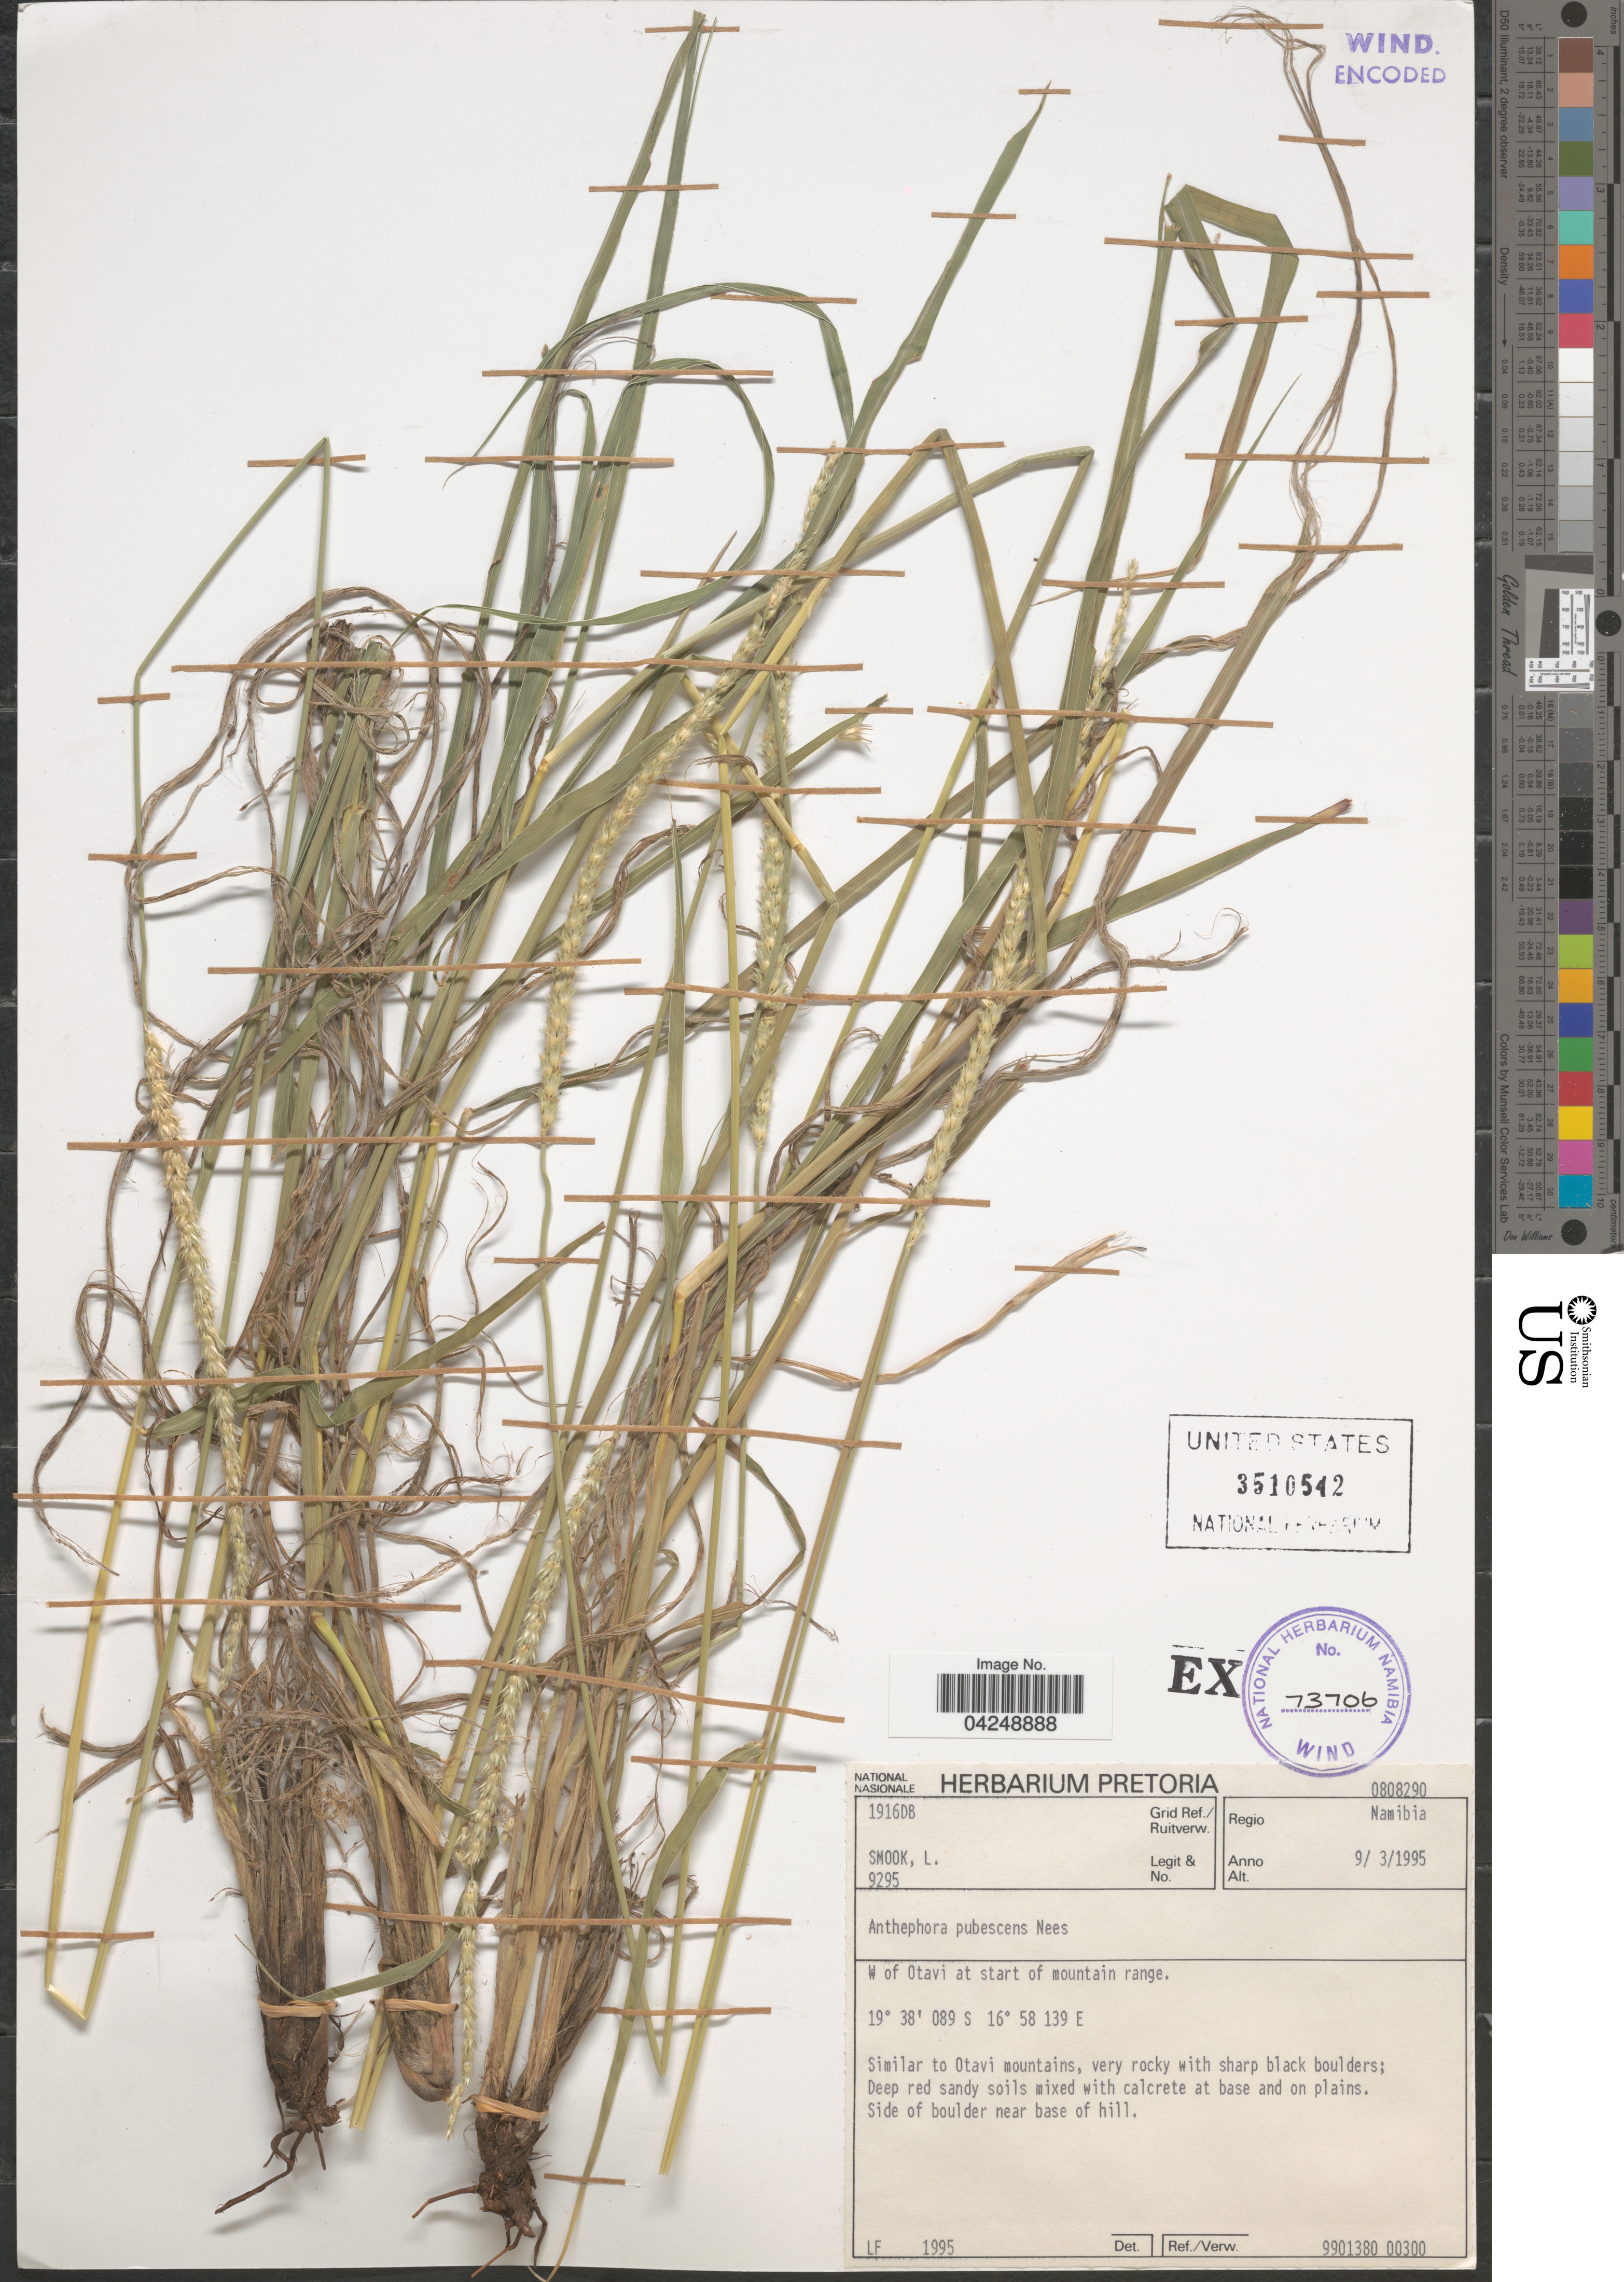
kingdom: Plantae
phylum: Tracheophyta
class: Liliopsida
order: Poales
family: Poaceae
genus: Anthephora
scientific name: Anthephora pubescens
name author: Nees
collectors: L. Smook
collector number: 9295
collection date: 1995-03-09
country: Namibia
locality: Grid Ref./Ruitverw.1916DB. Regio Namibia. W of Otavi at start of mountain range. Similar to Otavi mountains, very rocky with sharp black boulders. Side of boulder near base of hill.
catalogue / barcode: US 3510542